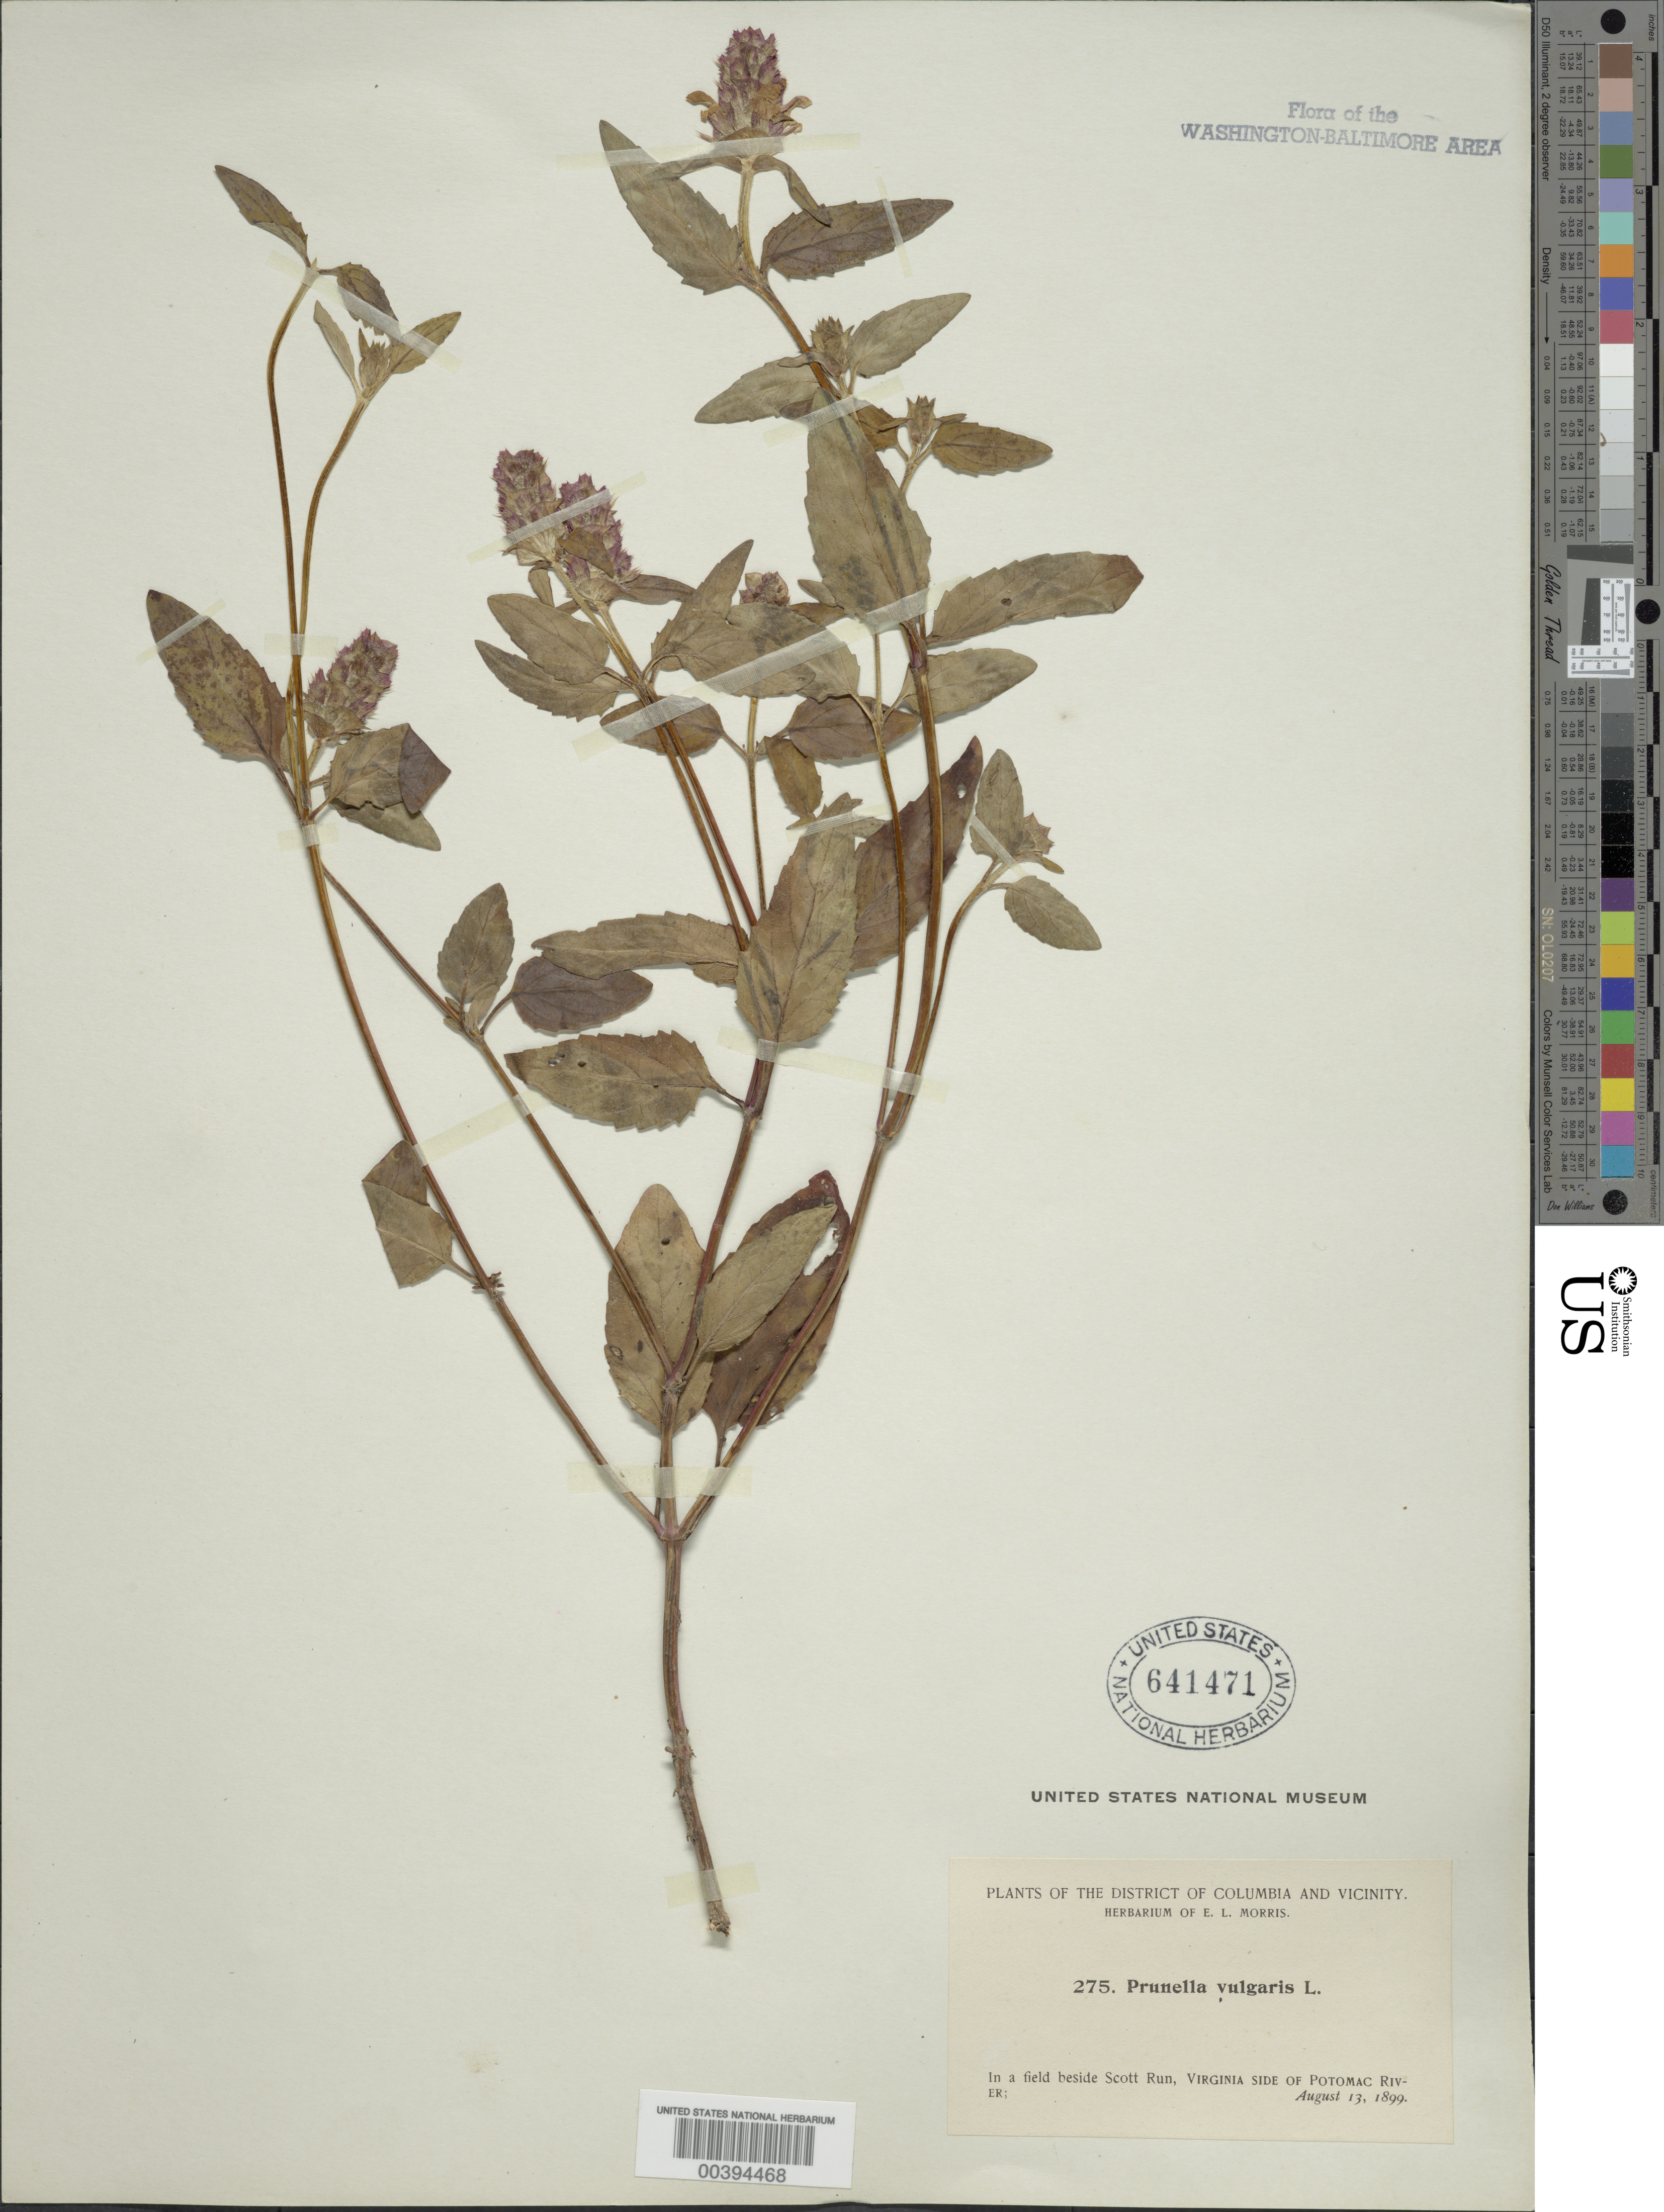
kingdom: Plantae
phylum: Tracheophyta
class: Magnoliopsida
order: Lamiales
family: Lamiaceae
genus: Prunella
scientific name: Prunella vulgaris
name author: L.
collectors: E. L. Morris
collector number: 275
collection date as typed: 13 Aug 1899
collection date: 1899-08-13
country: United States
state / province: Virginia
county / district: Fairfax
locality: Scott Run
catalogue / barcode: US 641471